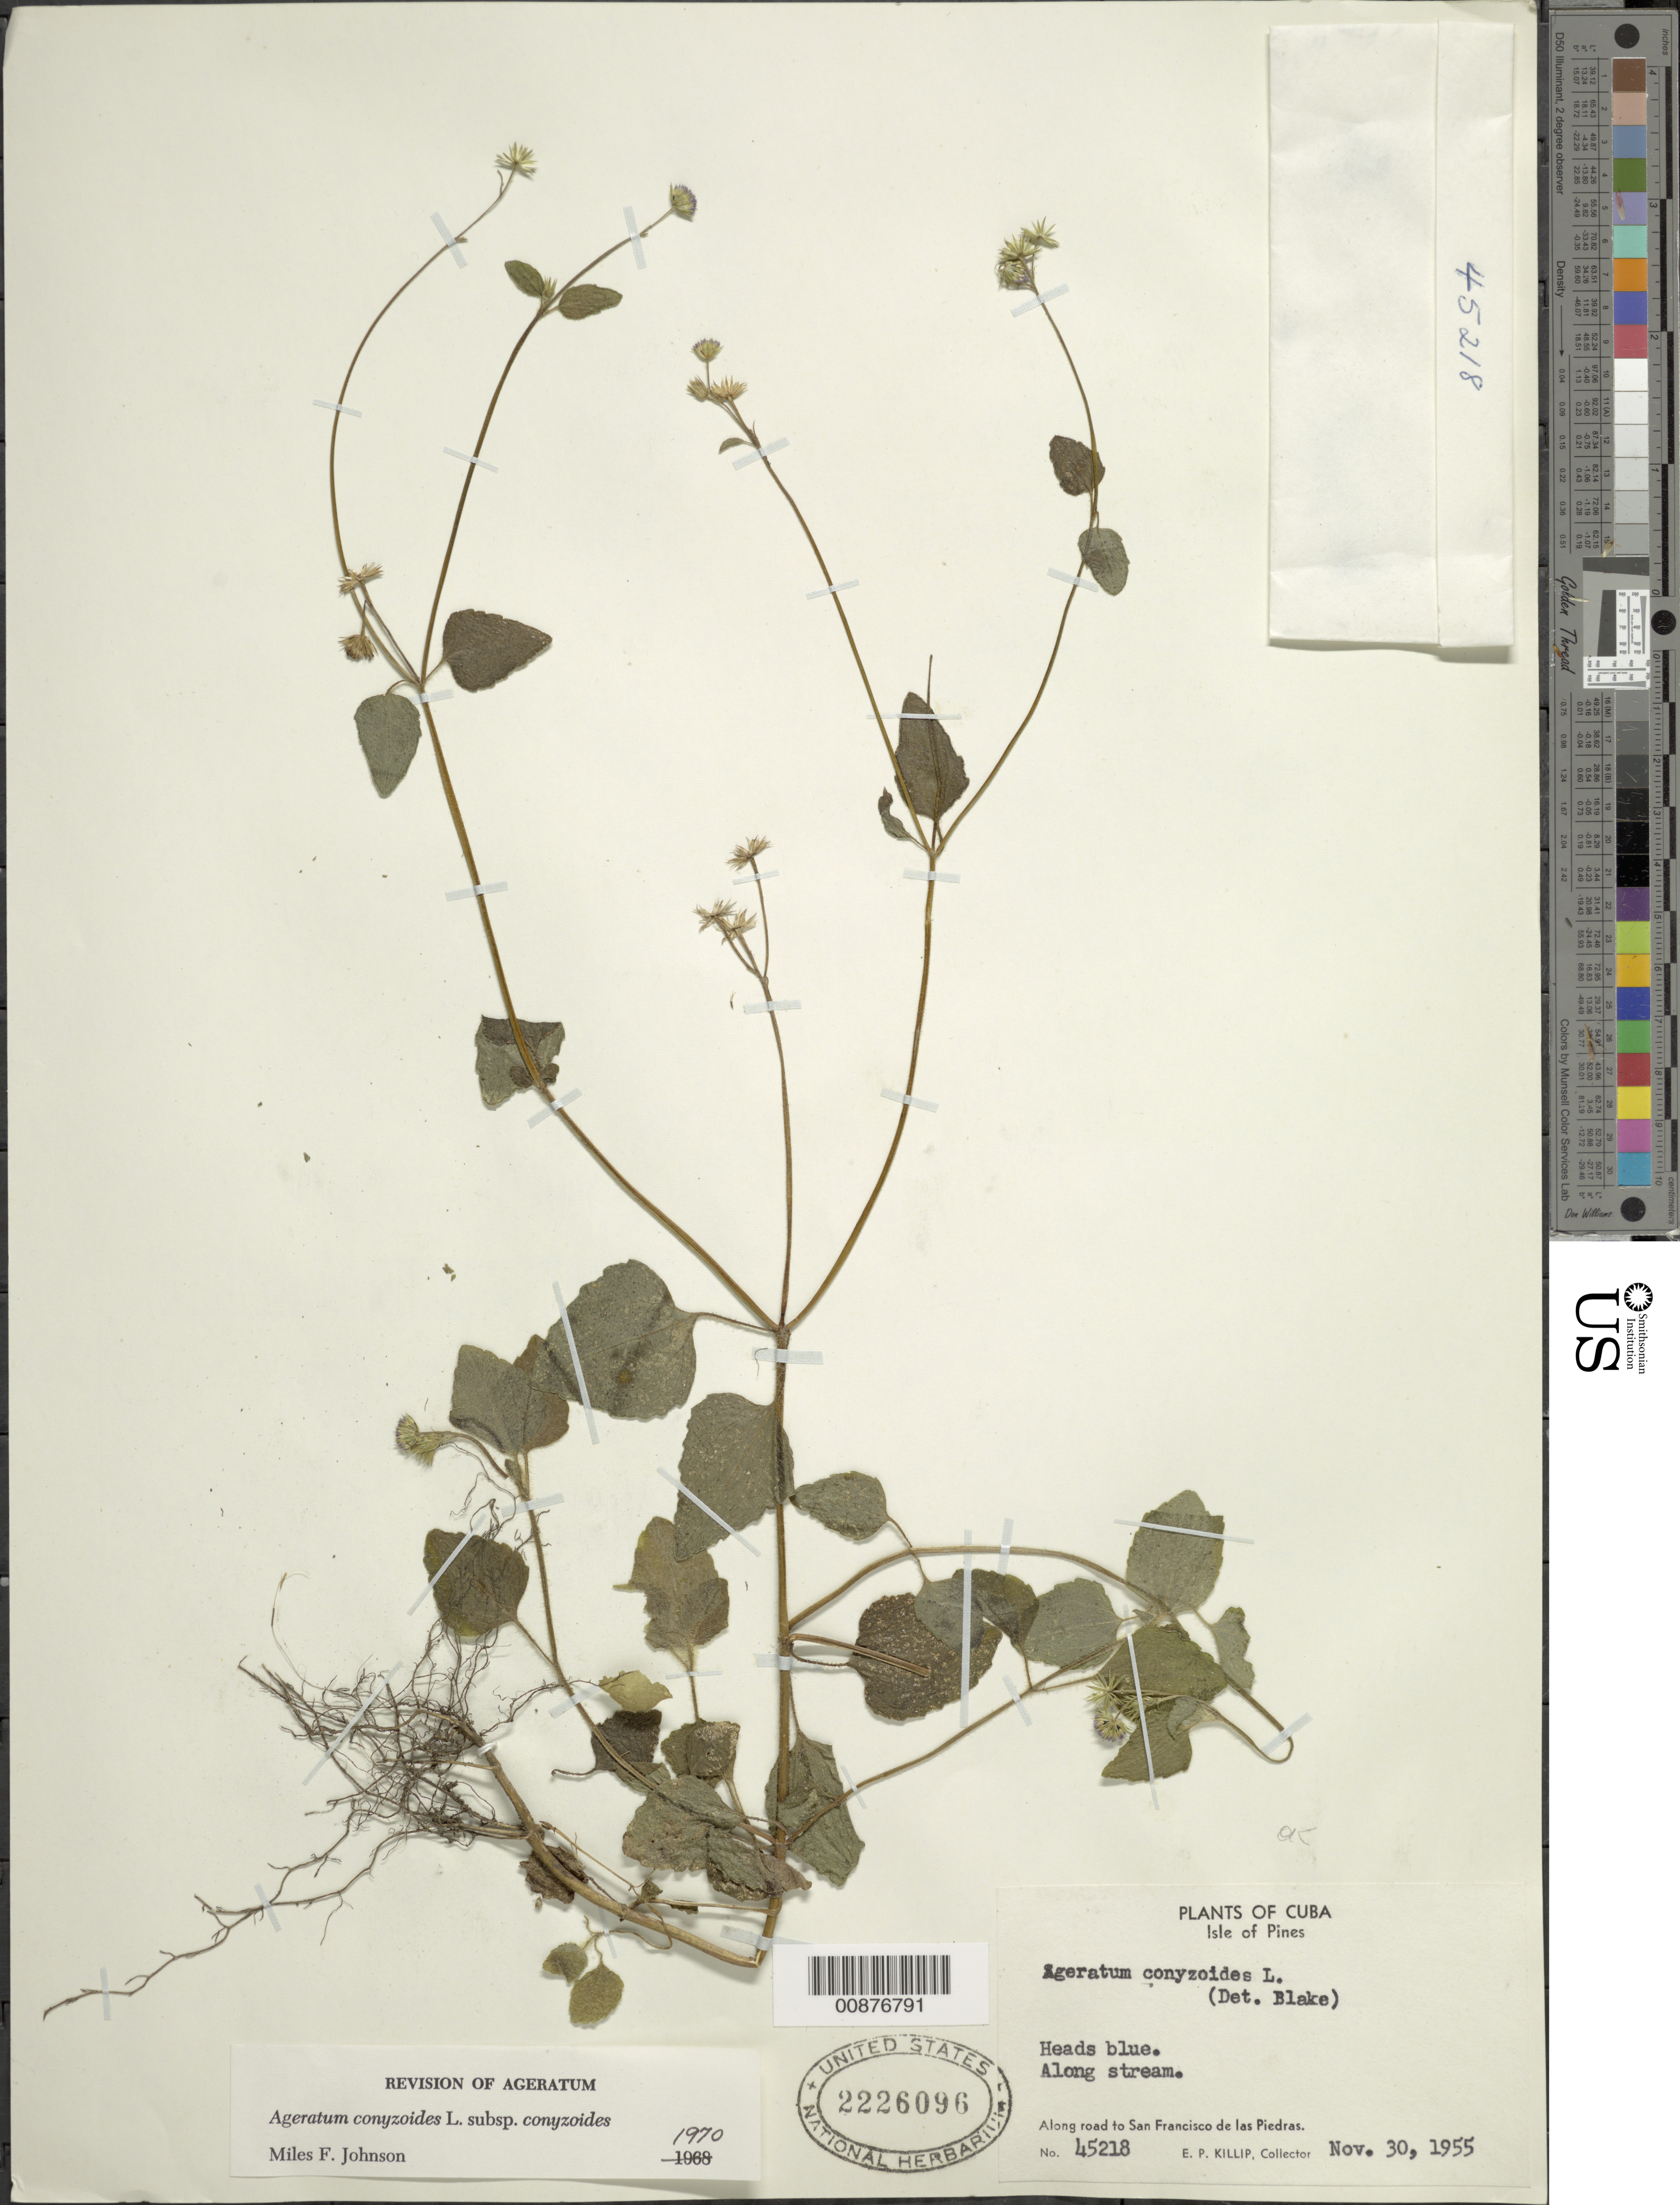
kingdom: Plantae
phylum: Tracheophyta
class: Magnoliopsida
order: Asterales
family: Asteraceae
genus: Ageratum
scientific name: Ageratum conyzoides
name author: L.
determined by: Blake, Sydney F.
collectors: E. P. Killip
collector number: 45218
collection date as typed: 30 Nov 1955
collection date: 1955-11-30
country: Cuba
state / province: Isla de La Juventud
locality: Along road to San Francisco de las Piedras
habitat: Along stream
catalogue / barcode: US 2226096